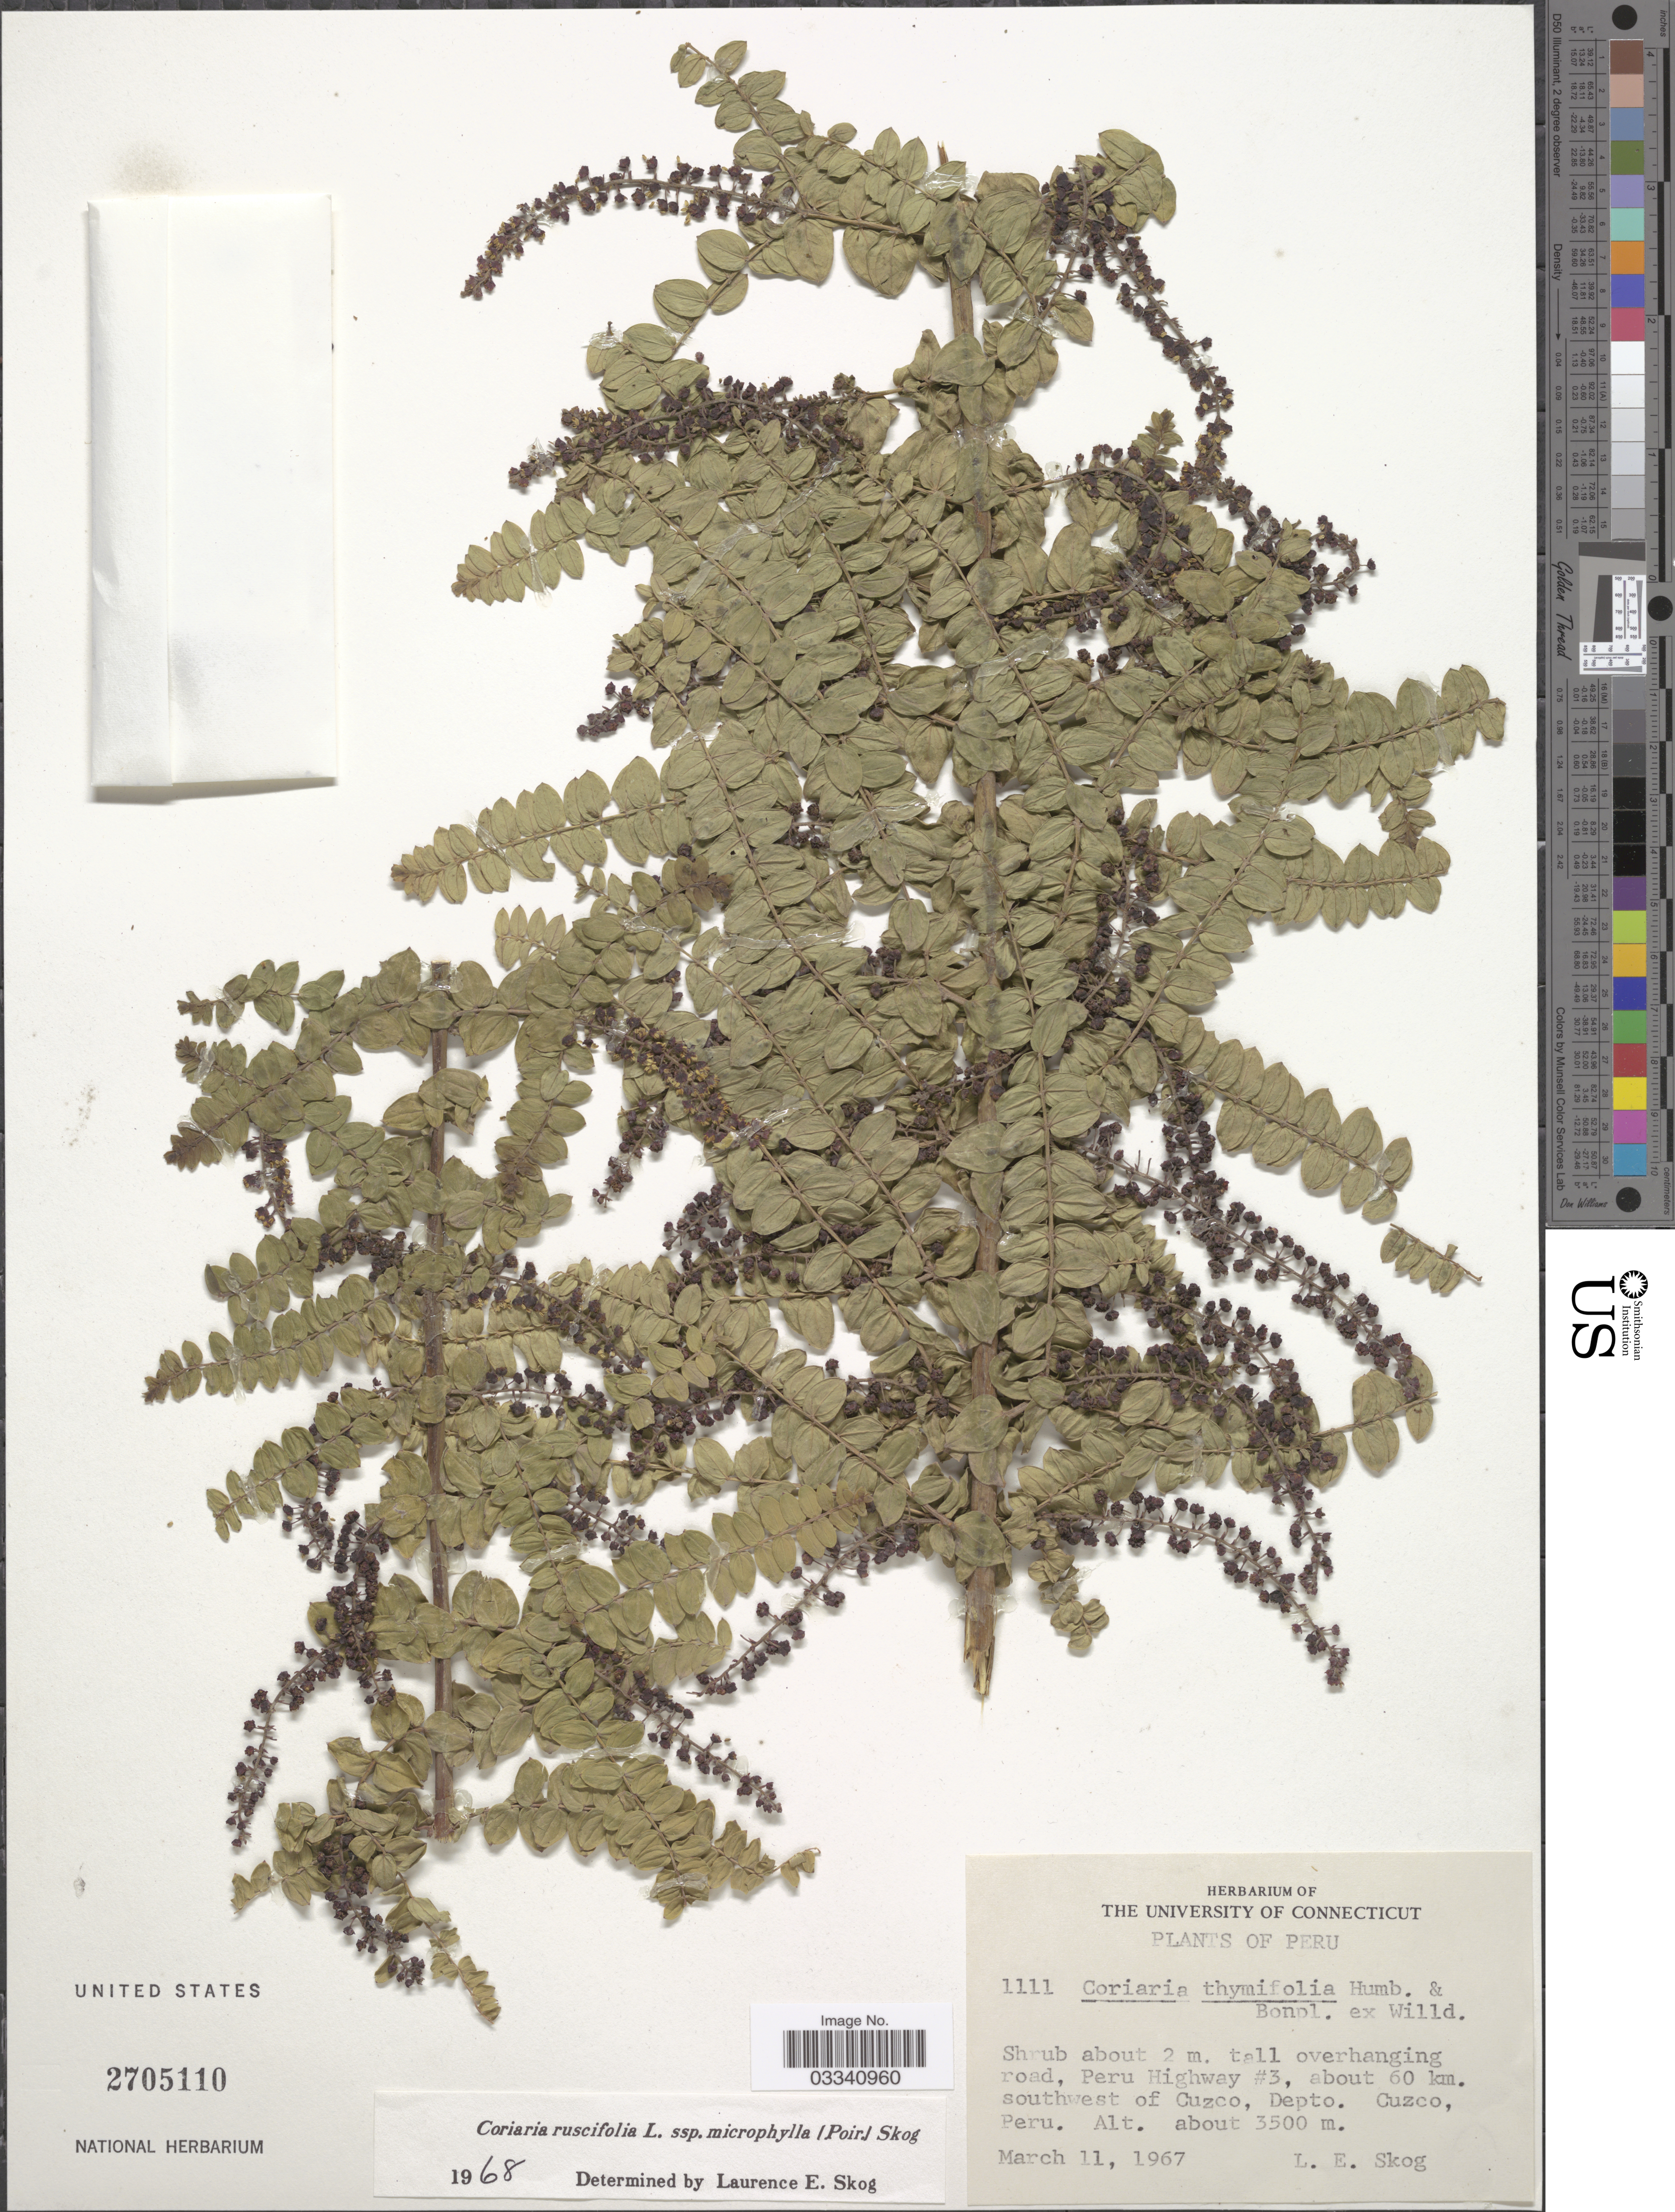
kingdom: Plantae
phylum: Tracheophyta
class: Magnoliopsida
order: Cucurbitales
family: Coriariaceae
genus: Coriaria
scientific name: Coriaria ruscifolia subsp. microphylla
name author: (Poir.) L.E. Skog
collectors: L. E. Skog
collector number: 1111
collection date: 1967-03-11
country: Peru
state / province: Cusco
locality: Peru Highway #3, about 60 km. southwest of Cuzco, Depto. Cuzco.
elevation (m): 3500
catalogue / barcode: US 2705110